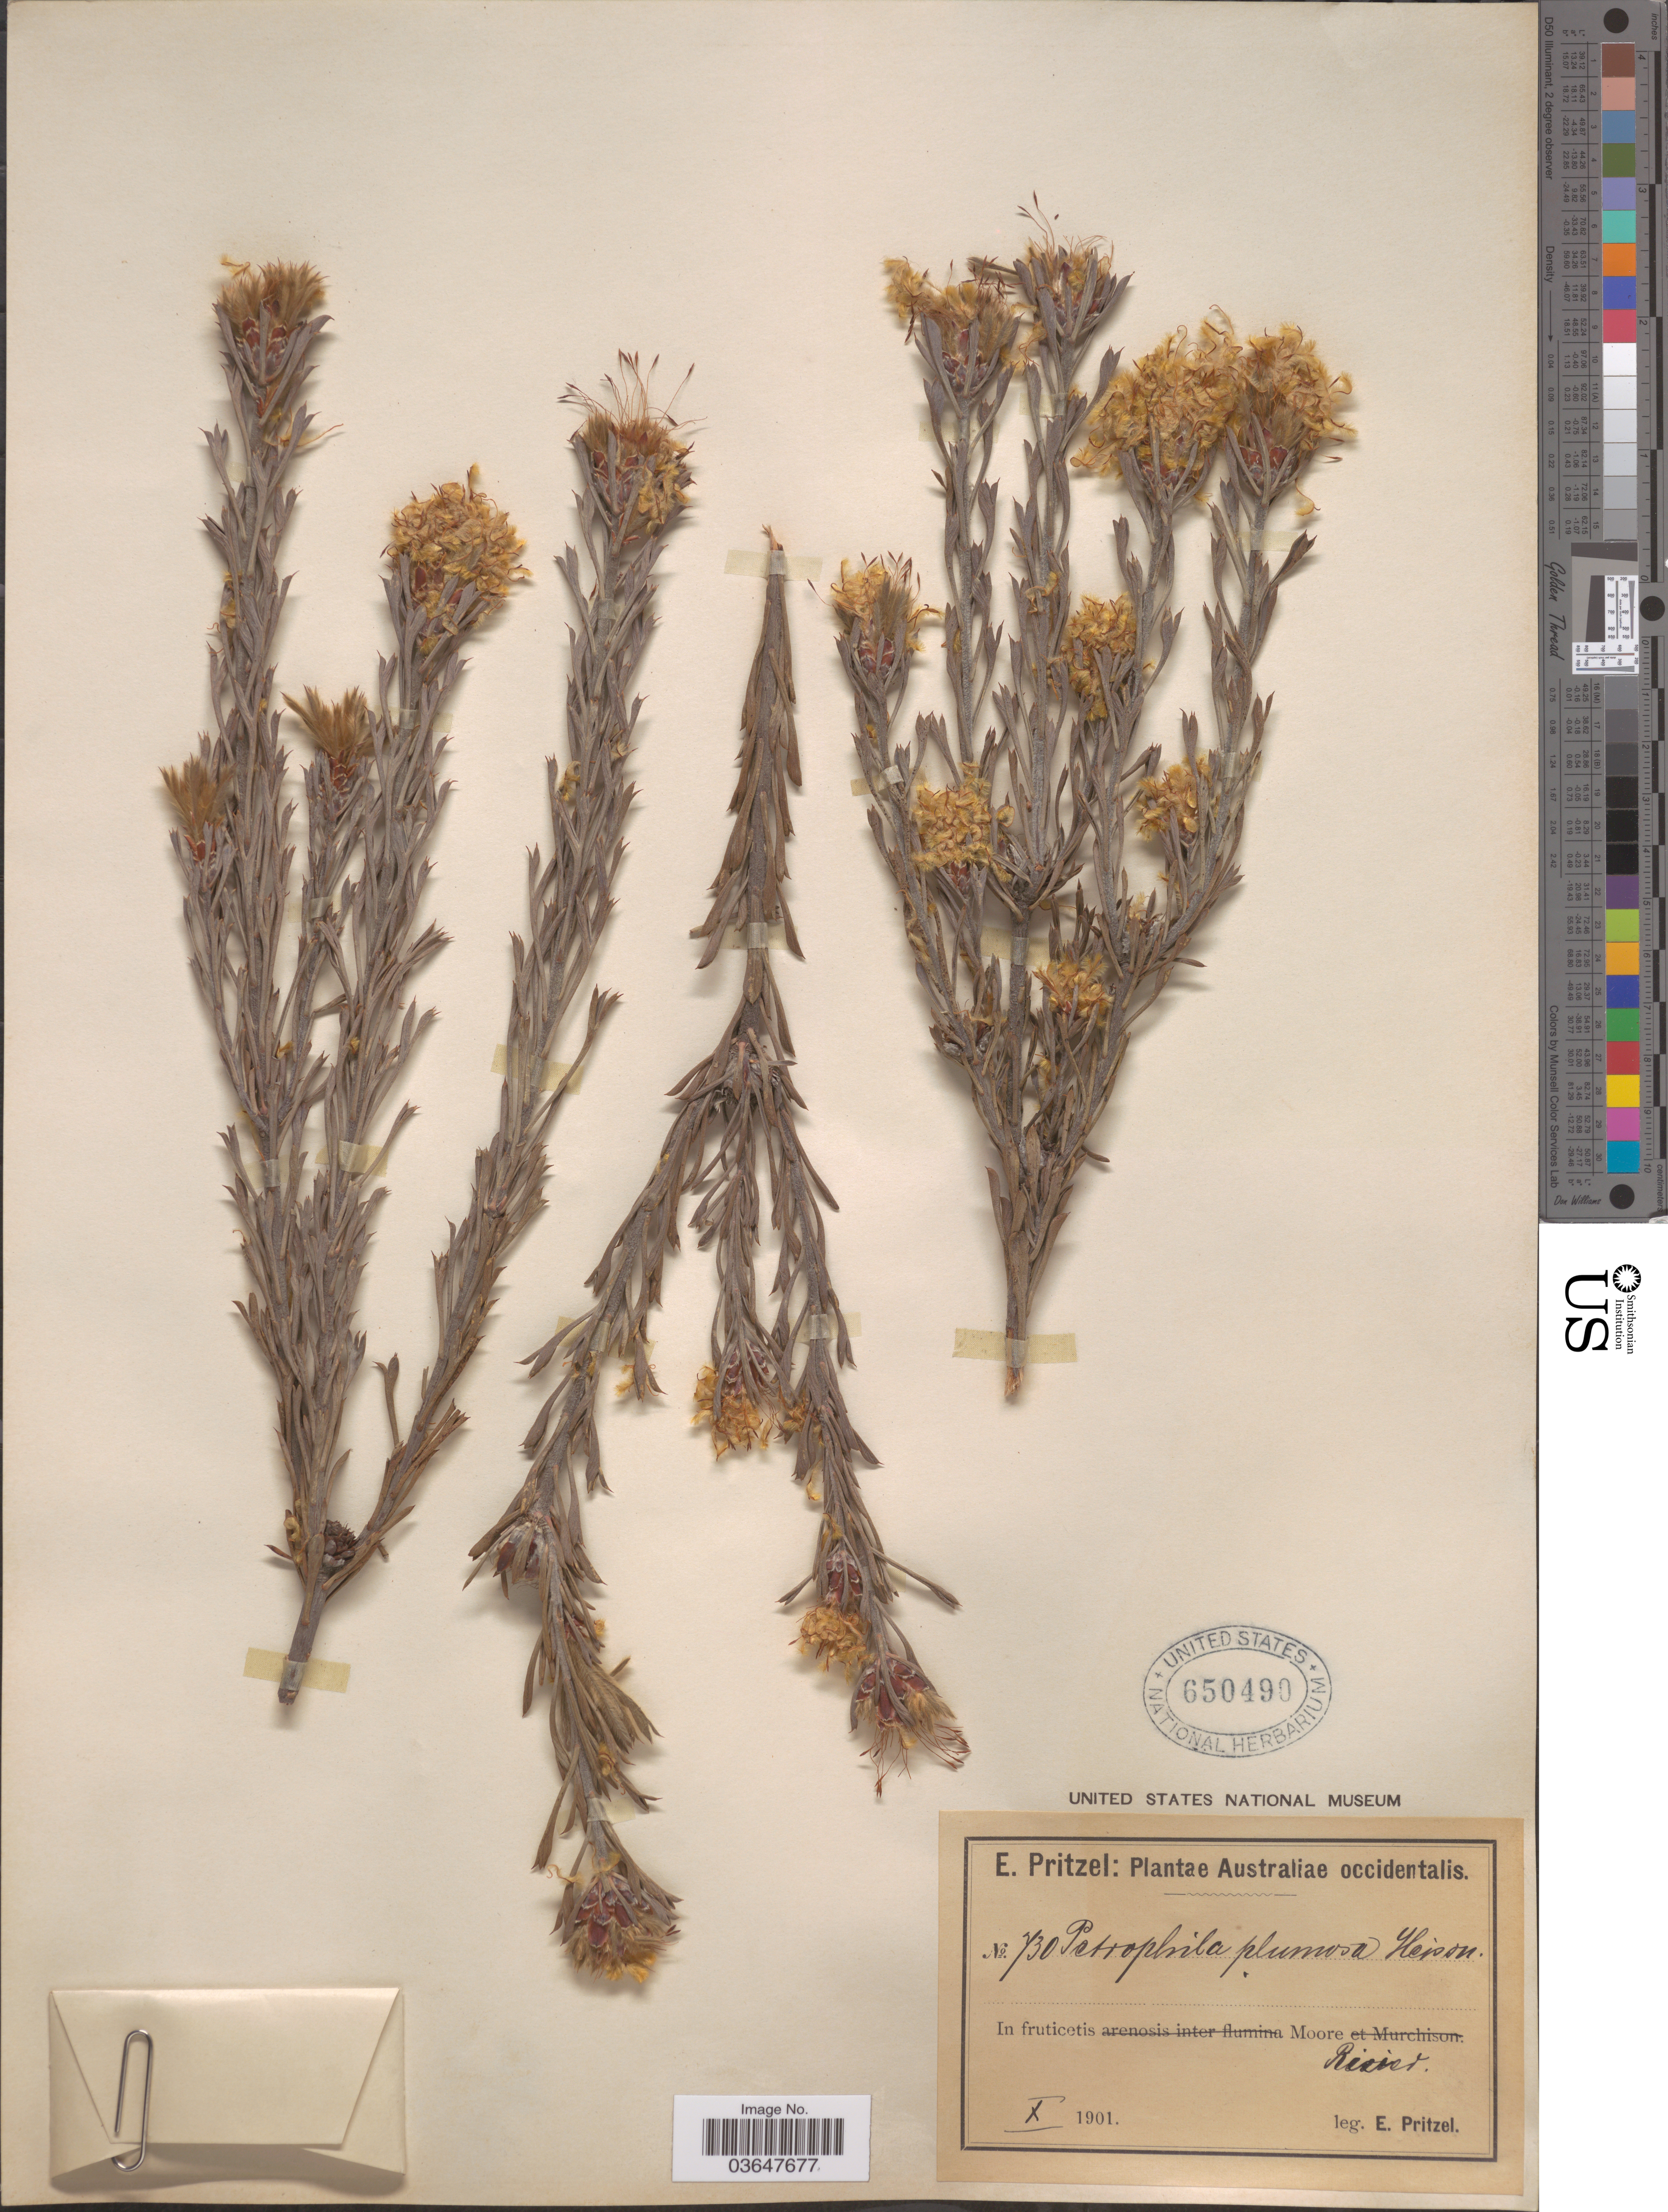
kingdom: Plantae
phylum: Tracheophyta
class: Magnoliopsida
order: Proteales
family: Proteaceae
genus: Petrophile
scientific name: Petrophile plumosa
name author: Meisn.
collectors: E. G. Pritzel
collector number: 730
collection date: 1901-10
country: Australia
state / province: Western Australia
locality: Australiae occidentalis. In fruticetis Moore Rivier.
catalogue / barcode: US 650490